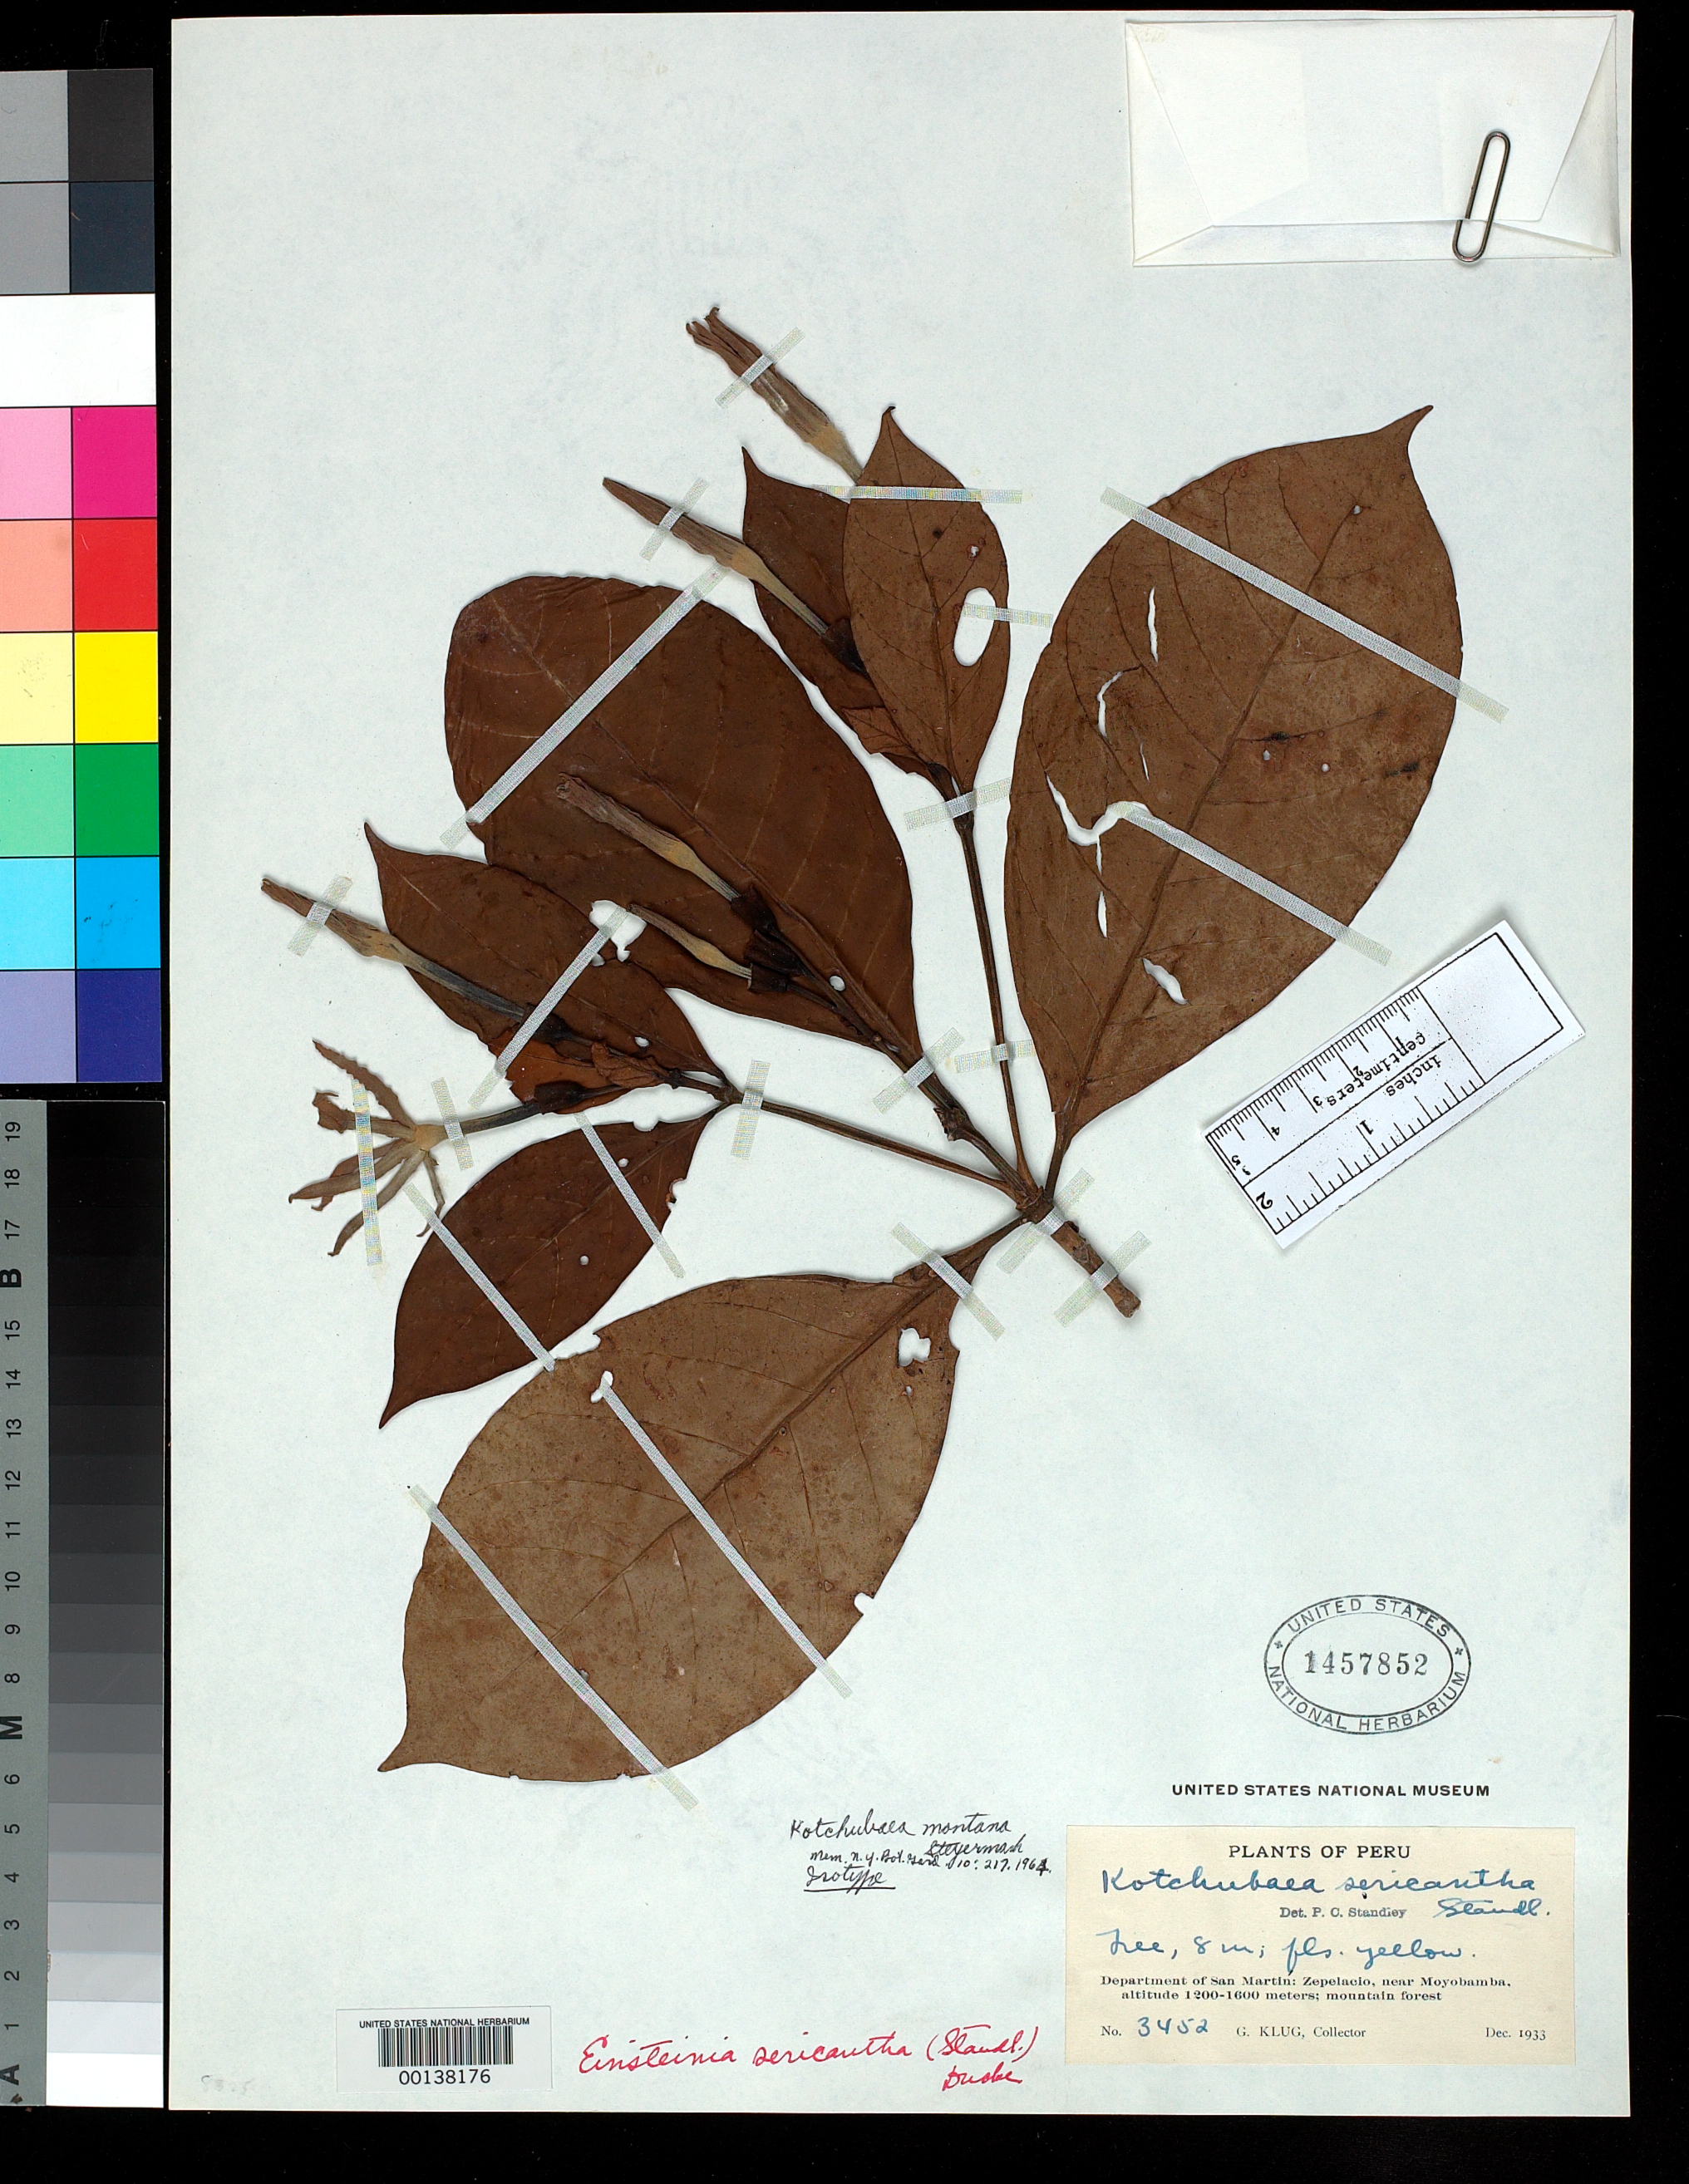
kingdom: Plantae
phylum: Tracheophyta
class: Magnoliopsida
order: Gentianales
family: Rubiaceae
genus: Kotchubaea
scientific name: Kotchubaea montana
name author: Steyerm.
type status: Isotype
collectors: G. Klug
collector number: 3452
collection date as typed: Dec 1933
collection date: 1933-12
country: Peru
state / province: San Martín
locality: Zepelacio.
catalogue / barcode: US 1457852